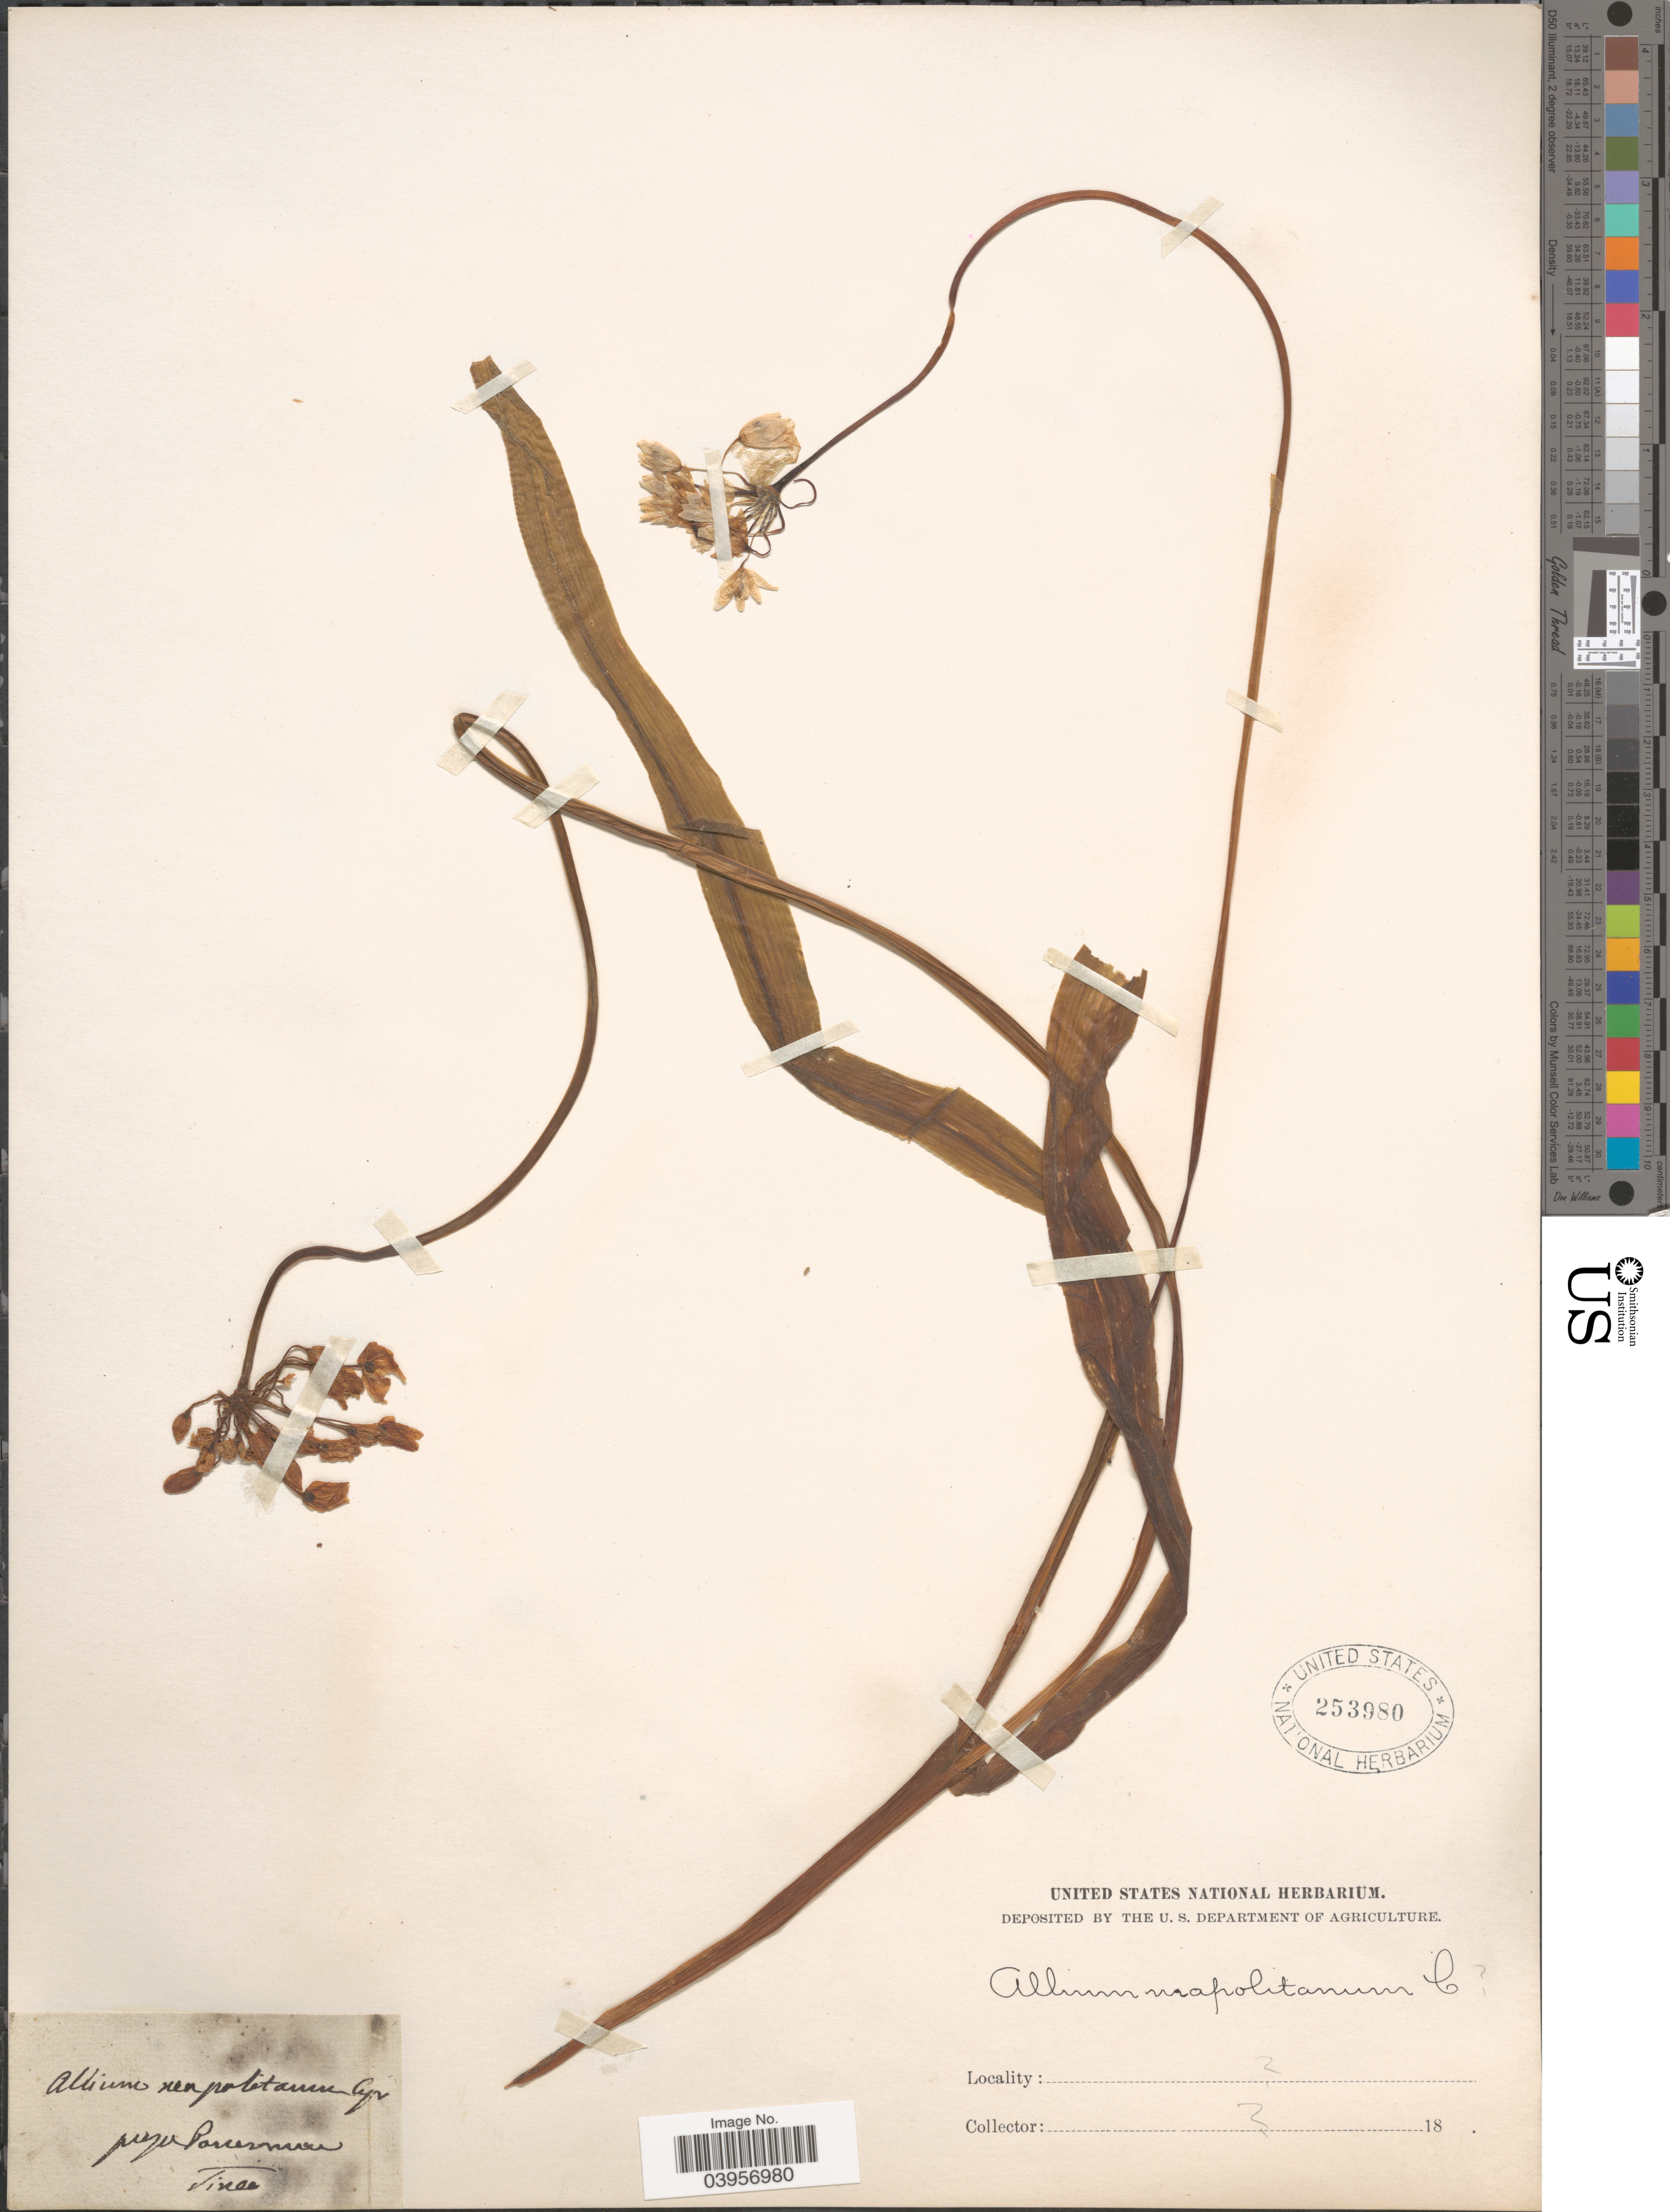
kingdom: Plantae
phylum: Tracheophyta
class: Liliopsida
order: Asparagales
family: Amaryllidaceae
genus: Allium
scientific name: Allium neapolitanum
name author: Cirillo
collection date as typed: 18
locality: Prope Panesnava [interpreted].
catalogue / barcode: US 253980